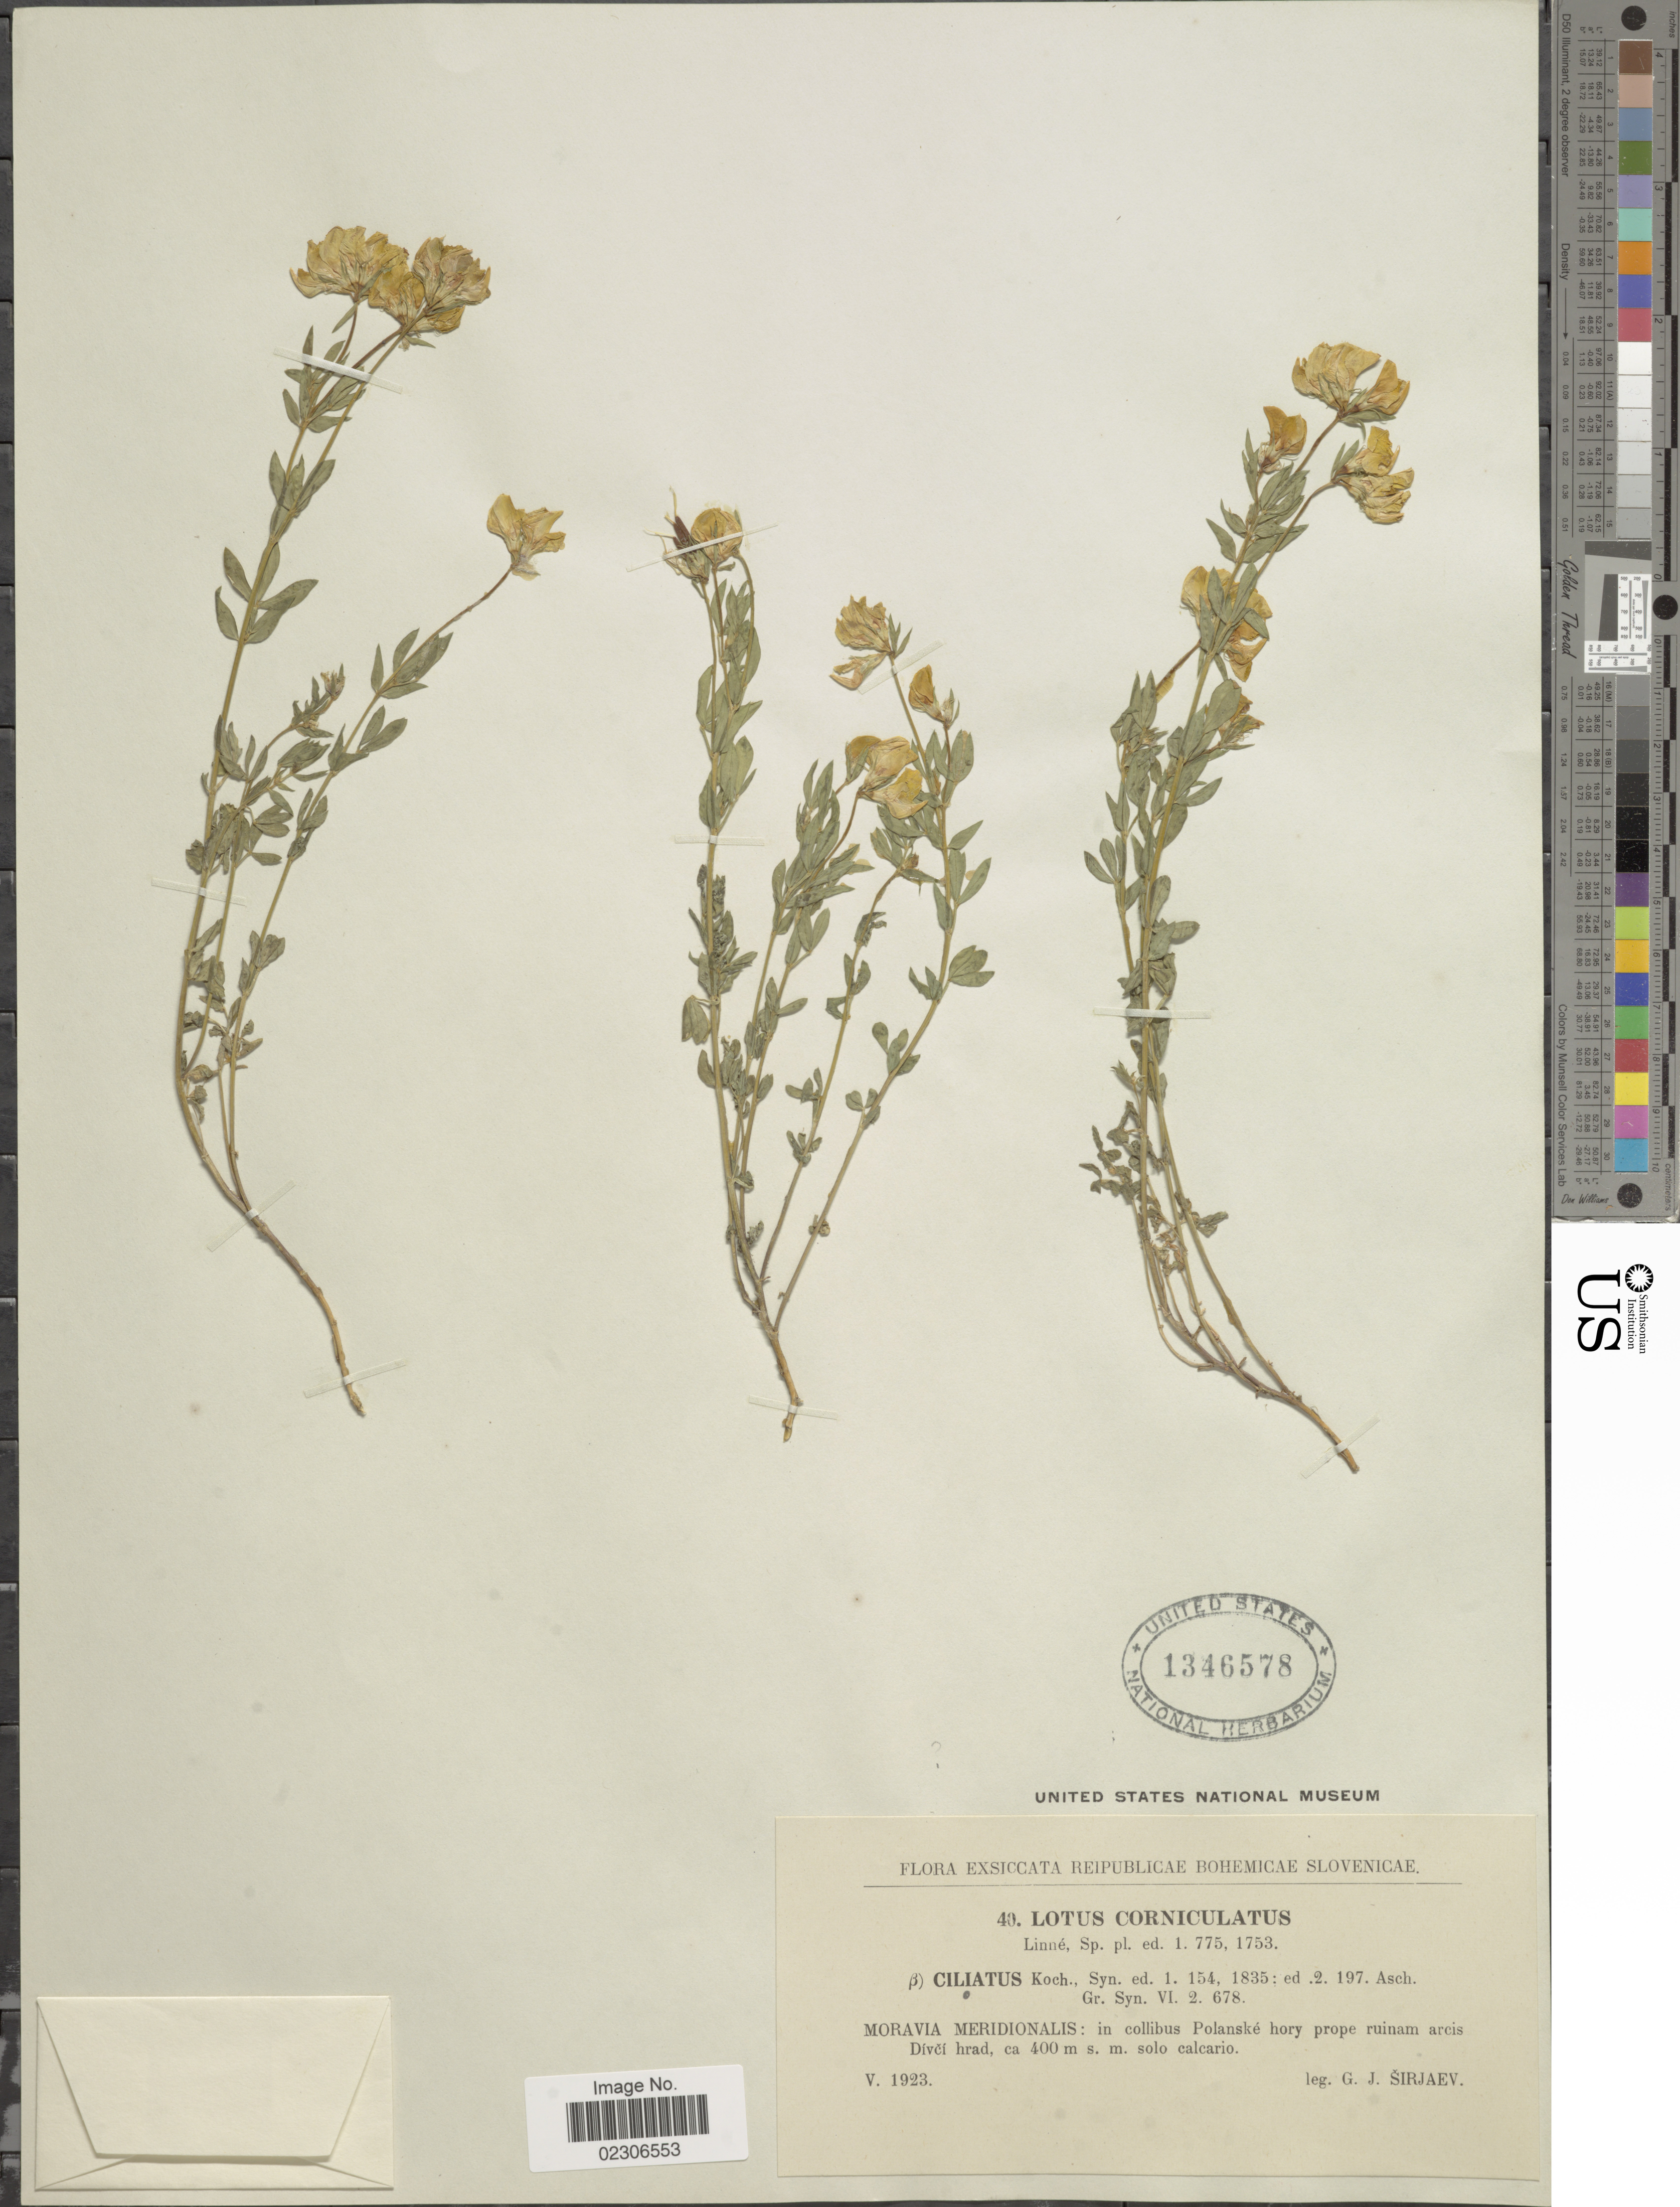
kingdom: Plantae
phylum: Tracheophyta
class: Magnoliopsida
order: Fabales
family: Fabaceae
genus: Lotus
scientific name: Lotus corniculatus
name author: L.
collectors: G. Širjaev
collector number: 40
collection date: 1923-05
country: Czechia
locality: Reipublicae Bohemicae Slovenicae. Moravia Meridionalis:in collibus Polanské hory prope ruinam arcis Dívcí hrad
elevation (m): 400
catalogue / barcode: US 1346578